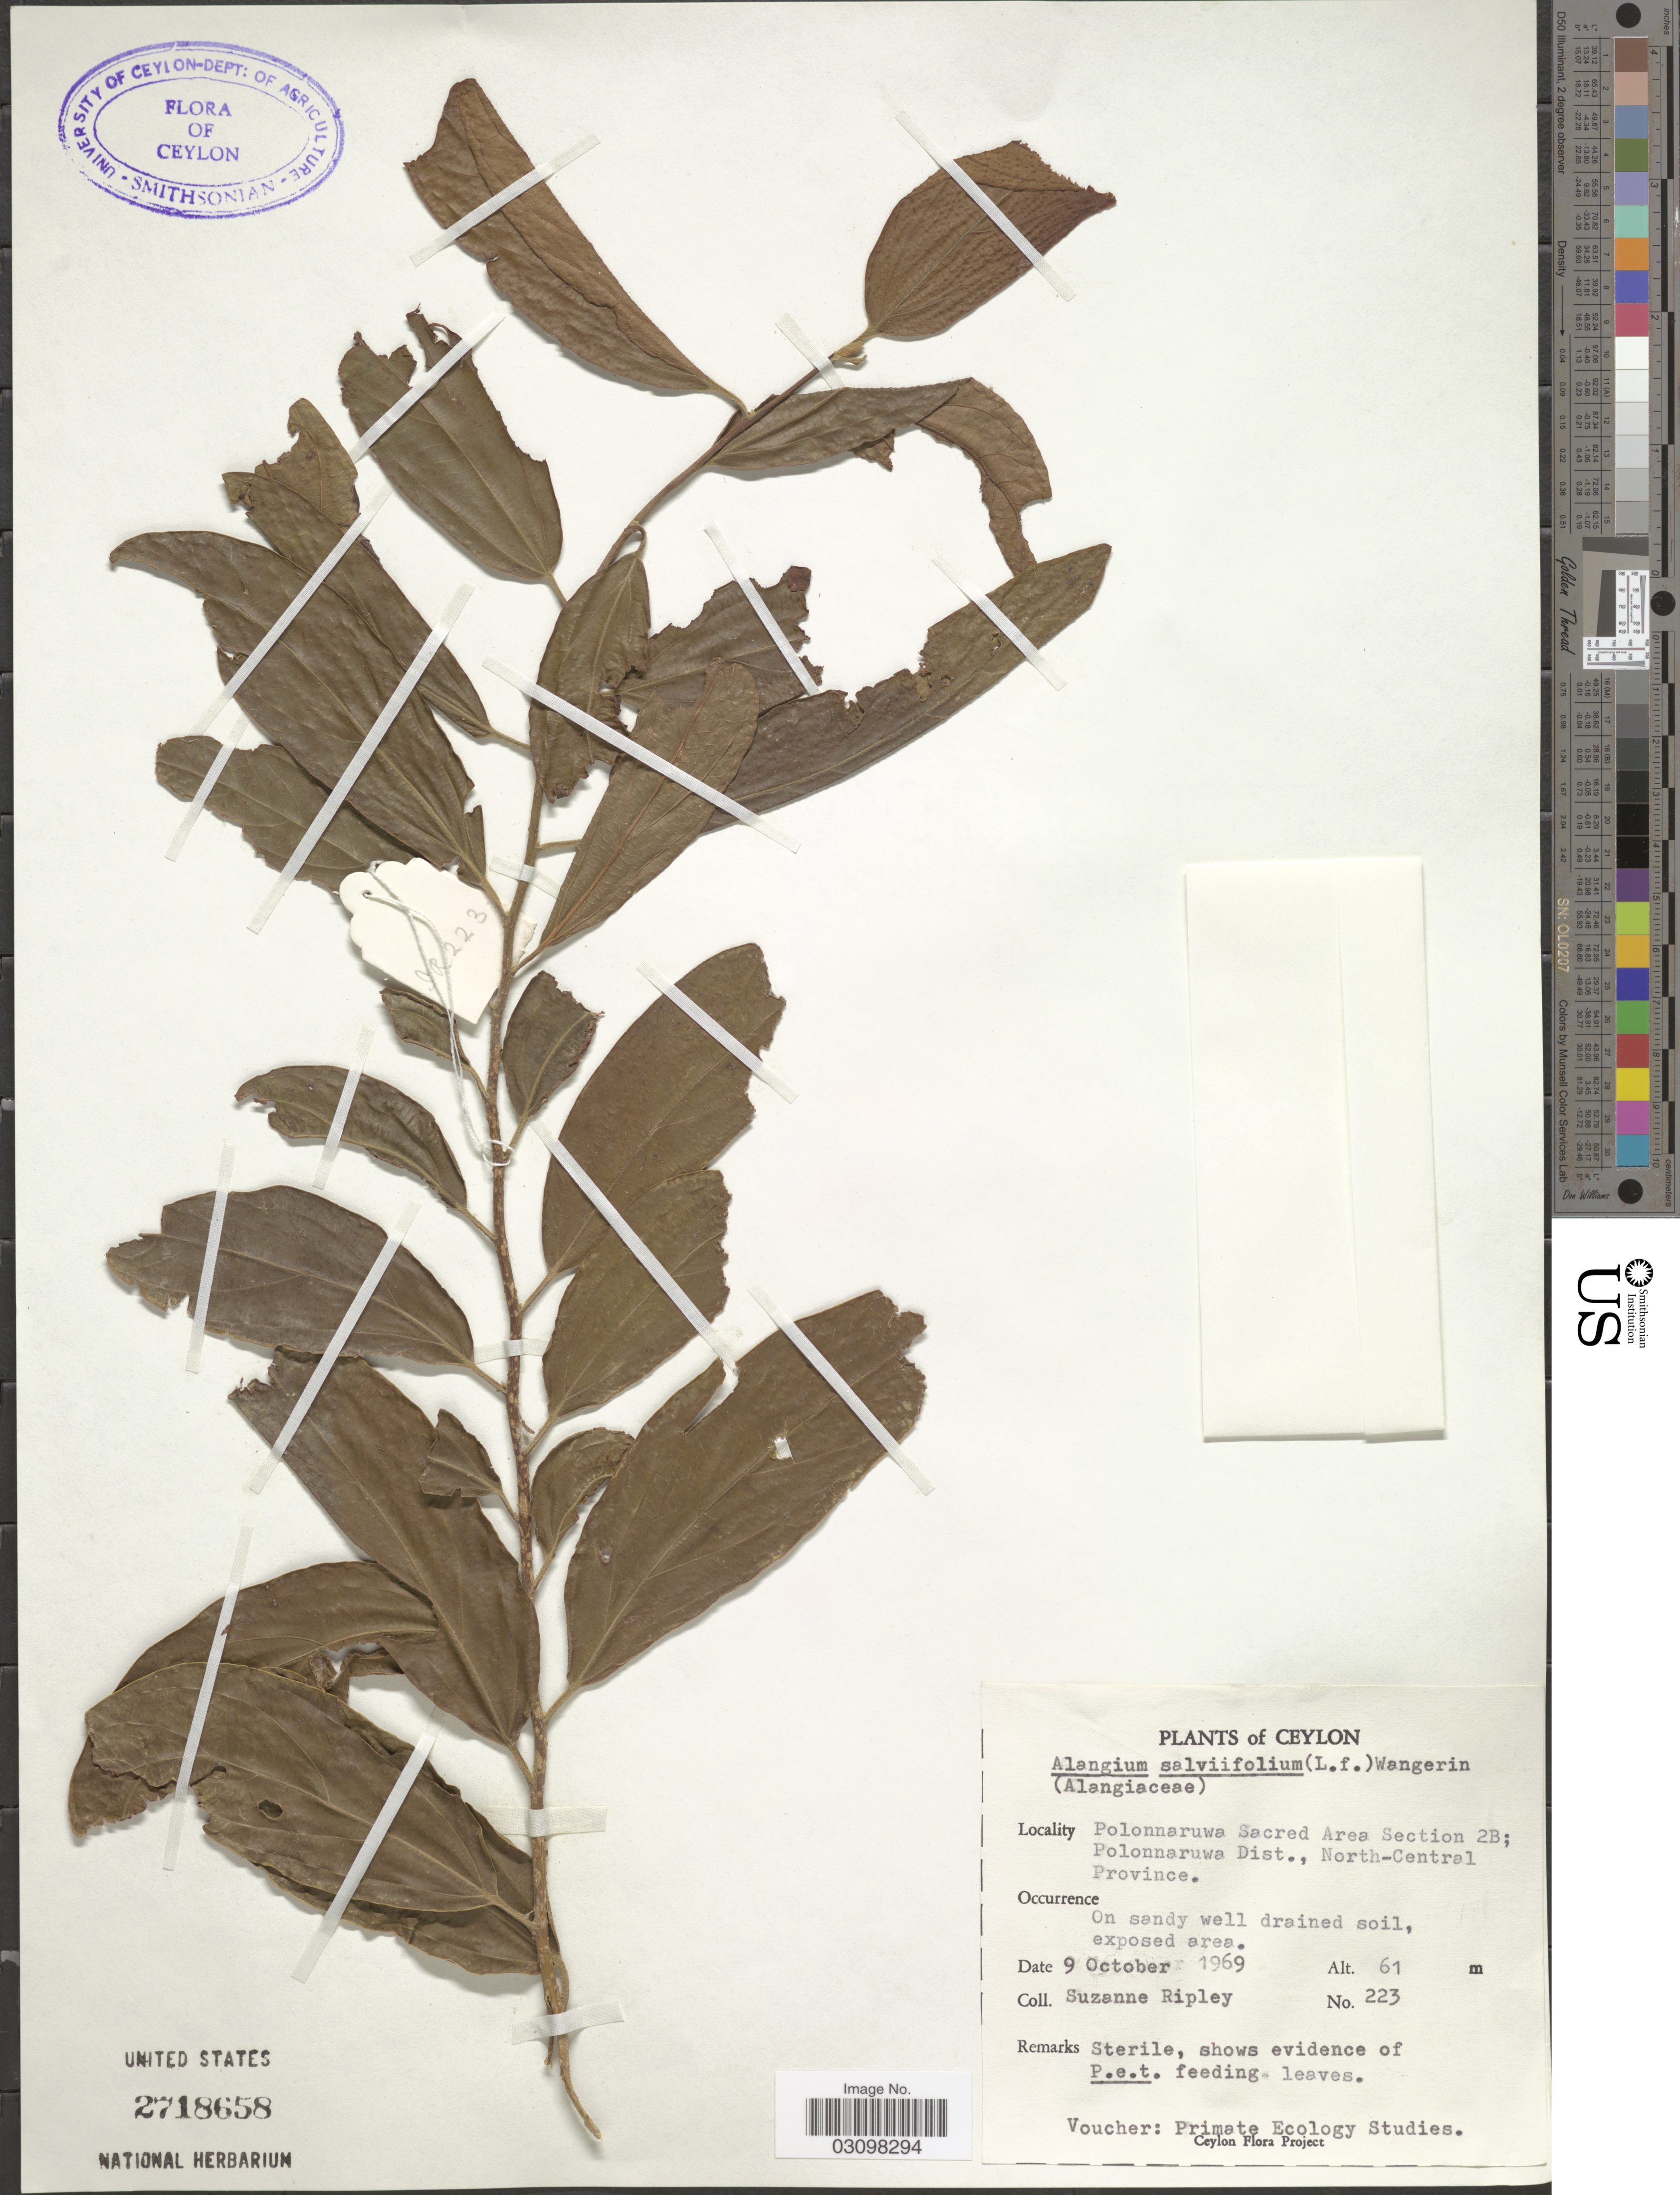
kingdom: Plantae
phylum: Tracheophyta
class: Magnoliopsida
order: Cornales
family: Cornaceae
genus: Alangium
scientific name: Alangium salviifolium subsp. salviifolium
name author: (L. f.) Wangerin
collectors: S. Ripley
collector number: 223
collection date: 1969-10-09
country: Sri Lanka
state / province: North Central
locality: Ceylon. Polonnaruwa Sacred Area Section 2B; Polonnaruwa Dist.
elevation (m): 61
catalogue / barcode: US 2718658